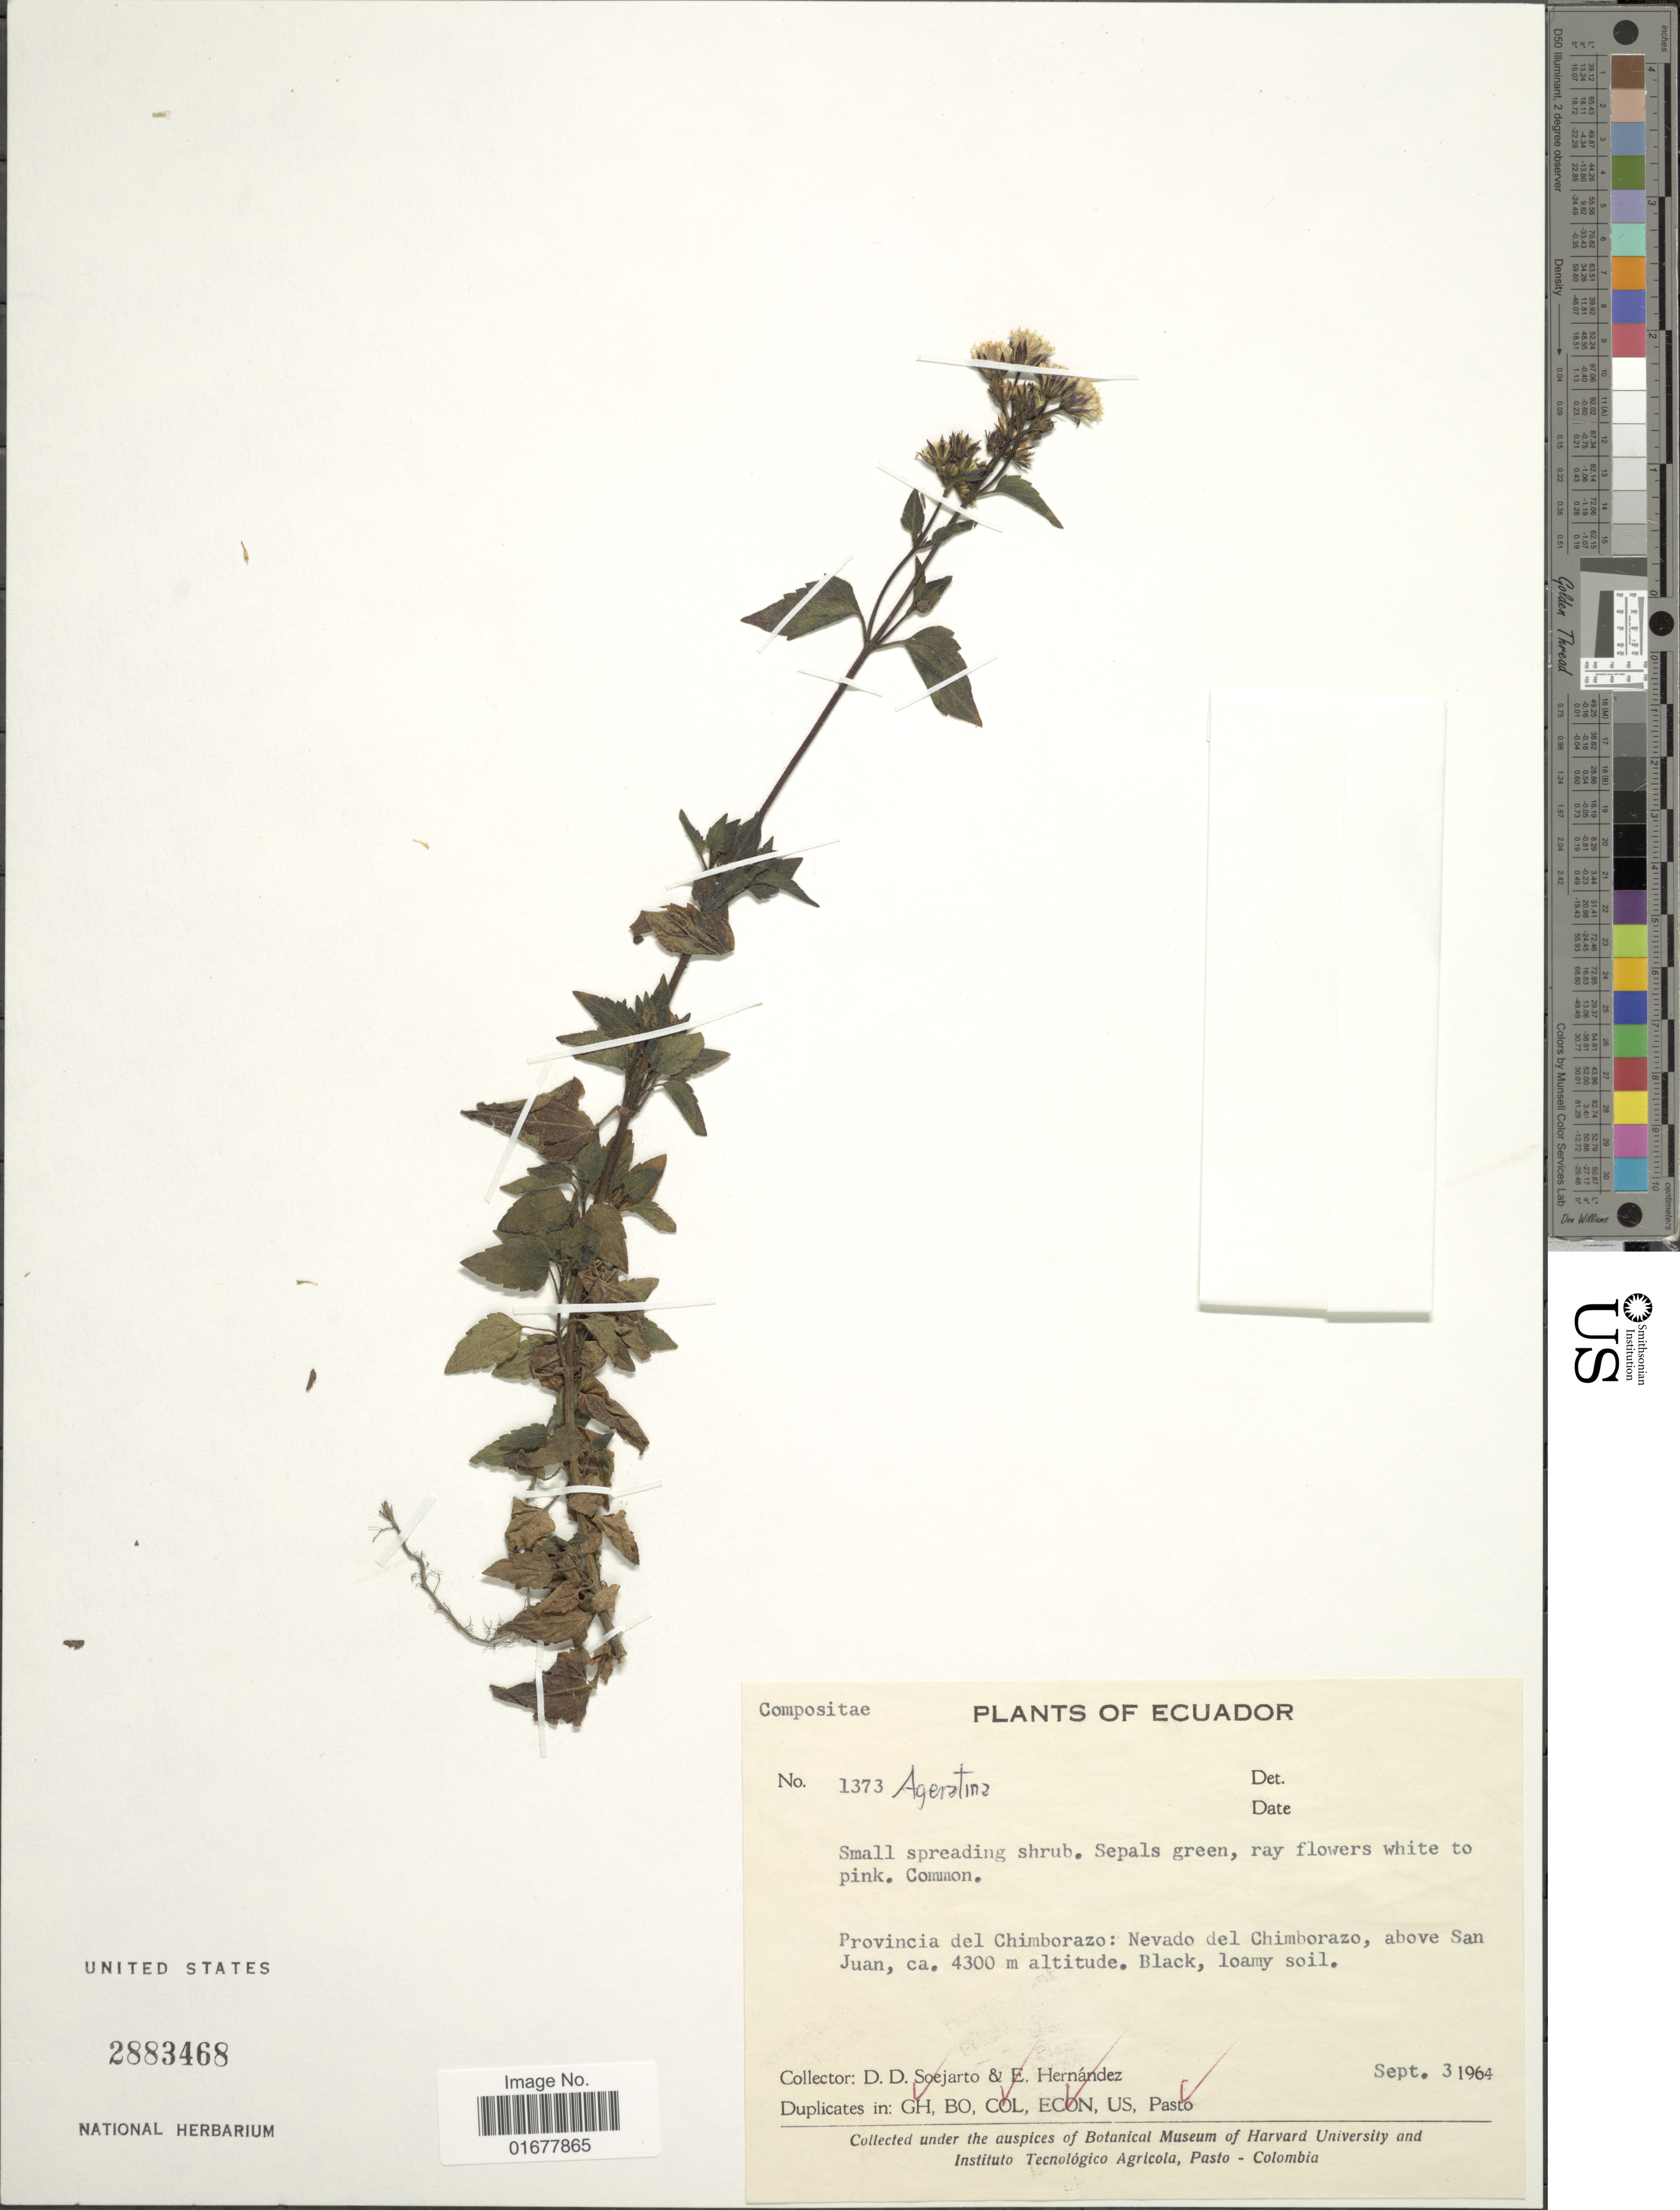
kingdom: Plantae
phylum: Tracheophyta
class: Magnoliopsida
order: Asterales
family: Asteraceae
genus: Ageratina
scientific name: Ageratina cuencana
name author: (B.L. Rob.) R.M. King & H. Rob.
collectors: E. Hernández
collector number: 1373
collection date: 1964-09-03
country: Ecuador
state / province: Chimborazo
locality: Provincia del Chimborazo: Nevado del Chimborazo, above San Juan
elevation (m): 4300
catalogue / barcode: US 2883468